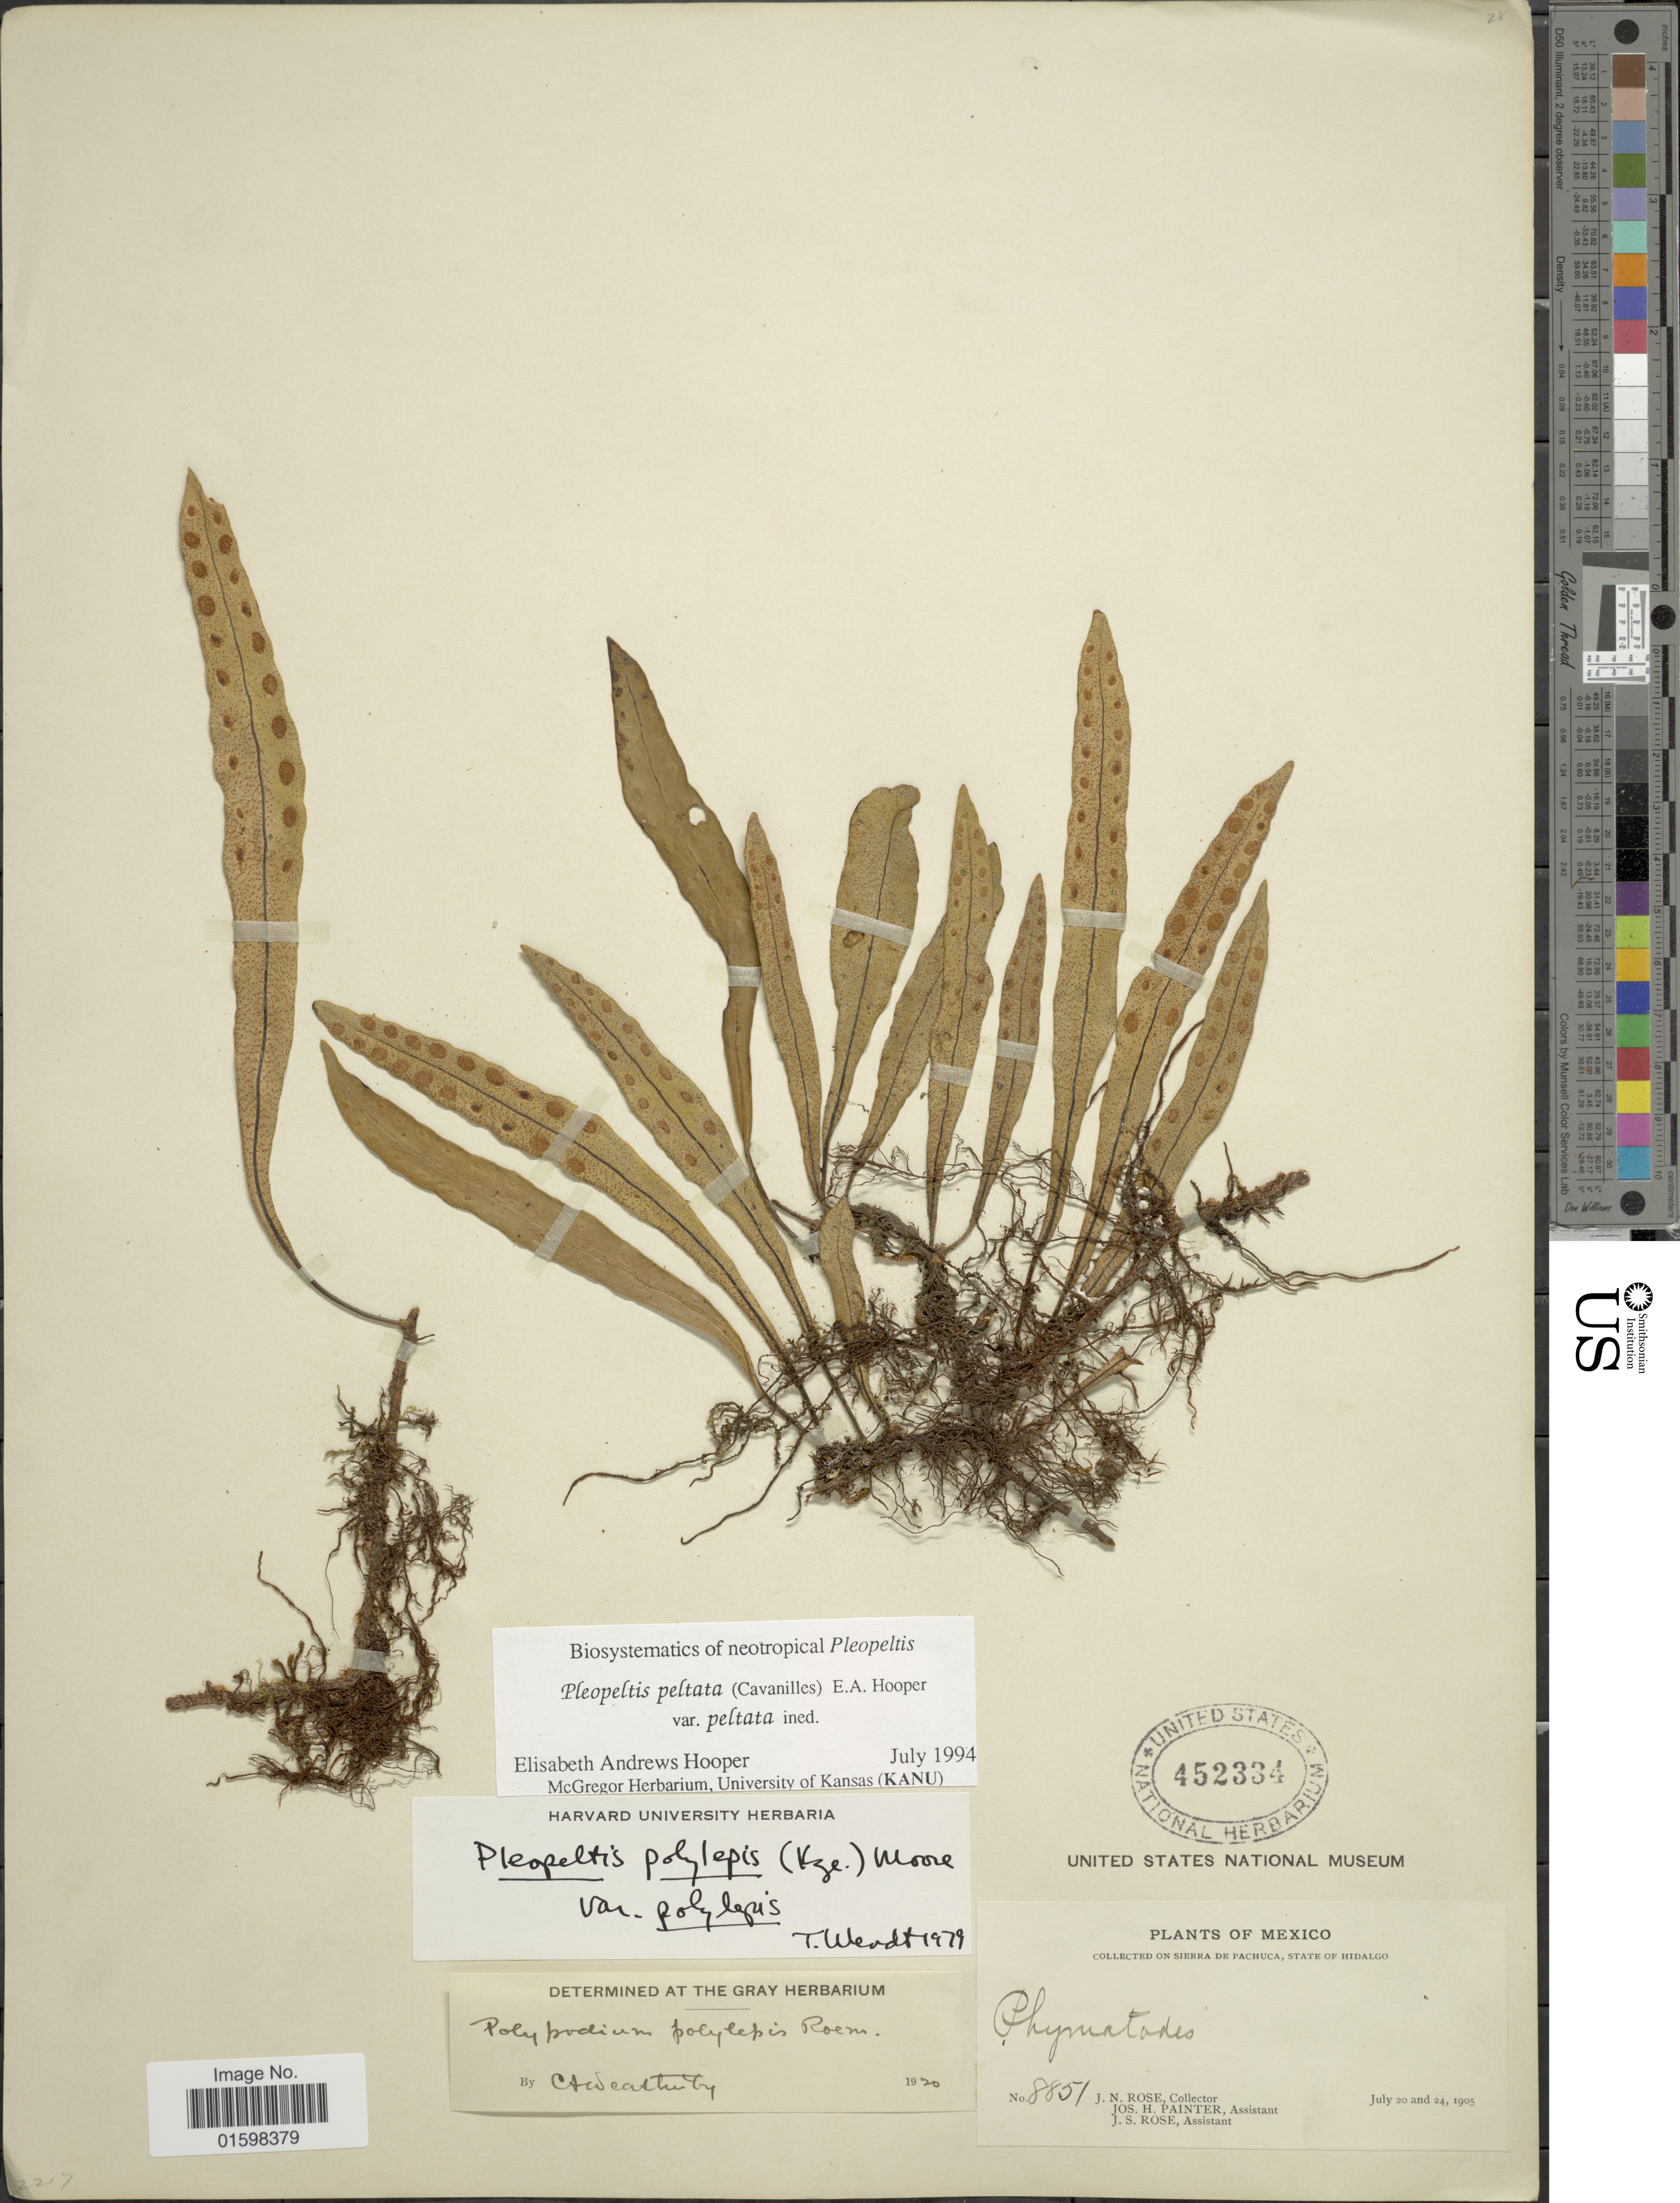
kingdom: Plantae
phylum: Tracheophyta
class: Polypodiopsida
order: Polypodiales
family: Polypodiaceae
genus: Pleopeltis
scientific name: Pleopeltis polylepis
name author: (Roem. ex Kunze) T. Moore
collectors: J. N. Rose, J. H. Painter & J. S. Rose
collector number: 8851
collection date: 1905-07-20/1905-07-24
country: Mexico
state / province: Hidalgo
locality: Sierra de Pachuca, State of Hidalgo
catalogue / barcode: US 452334